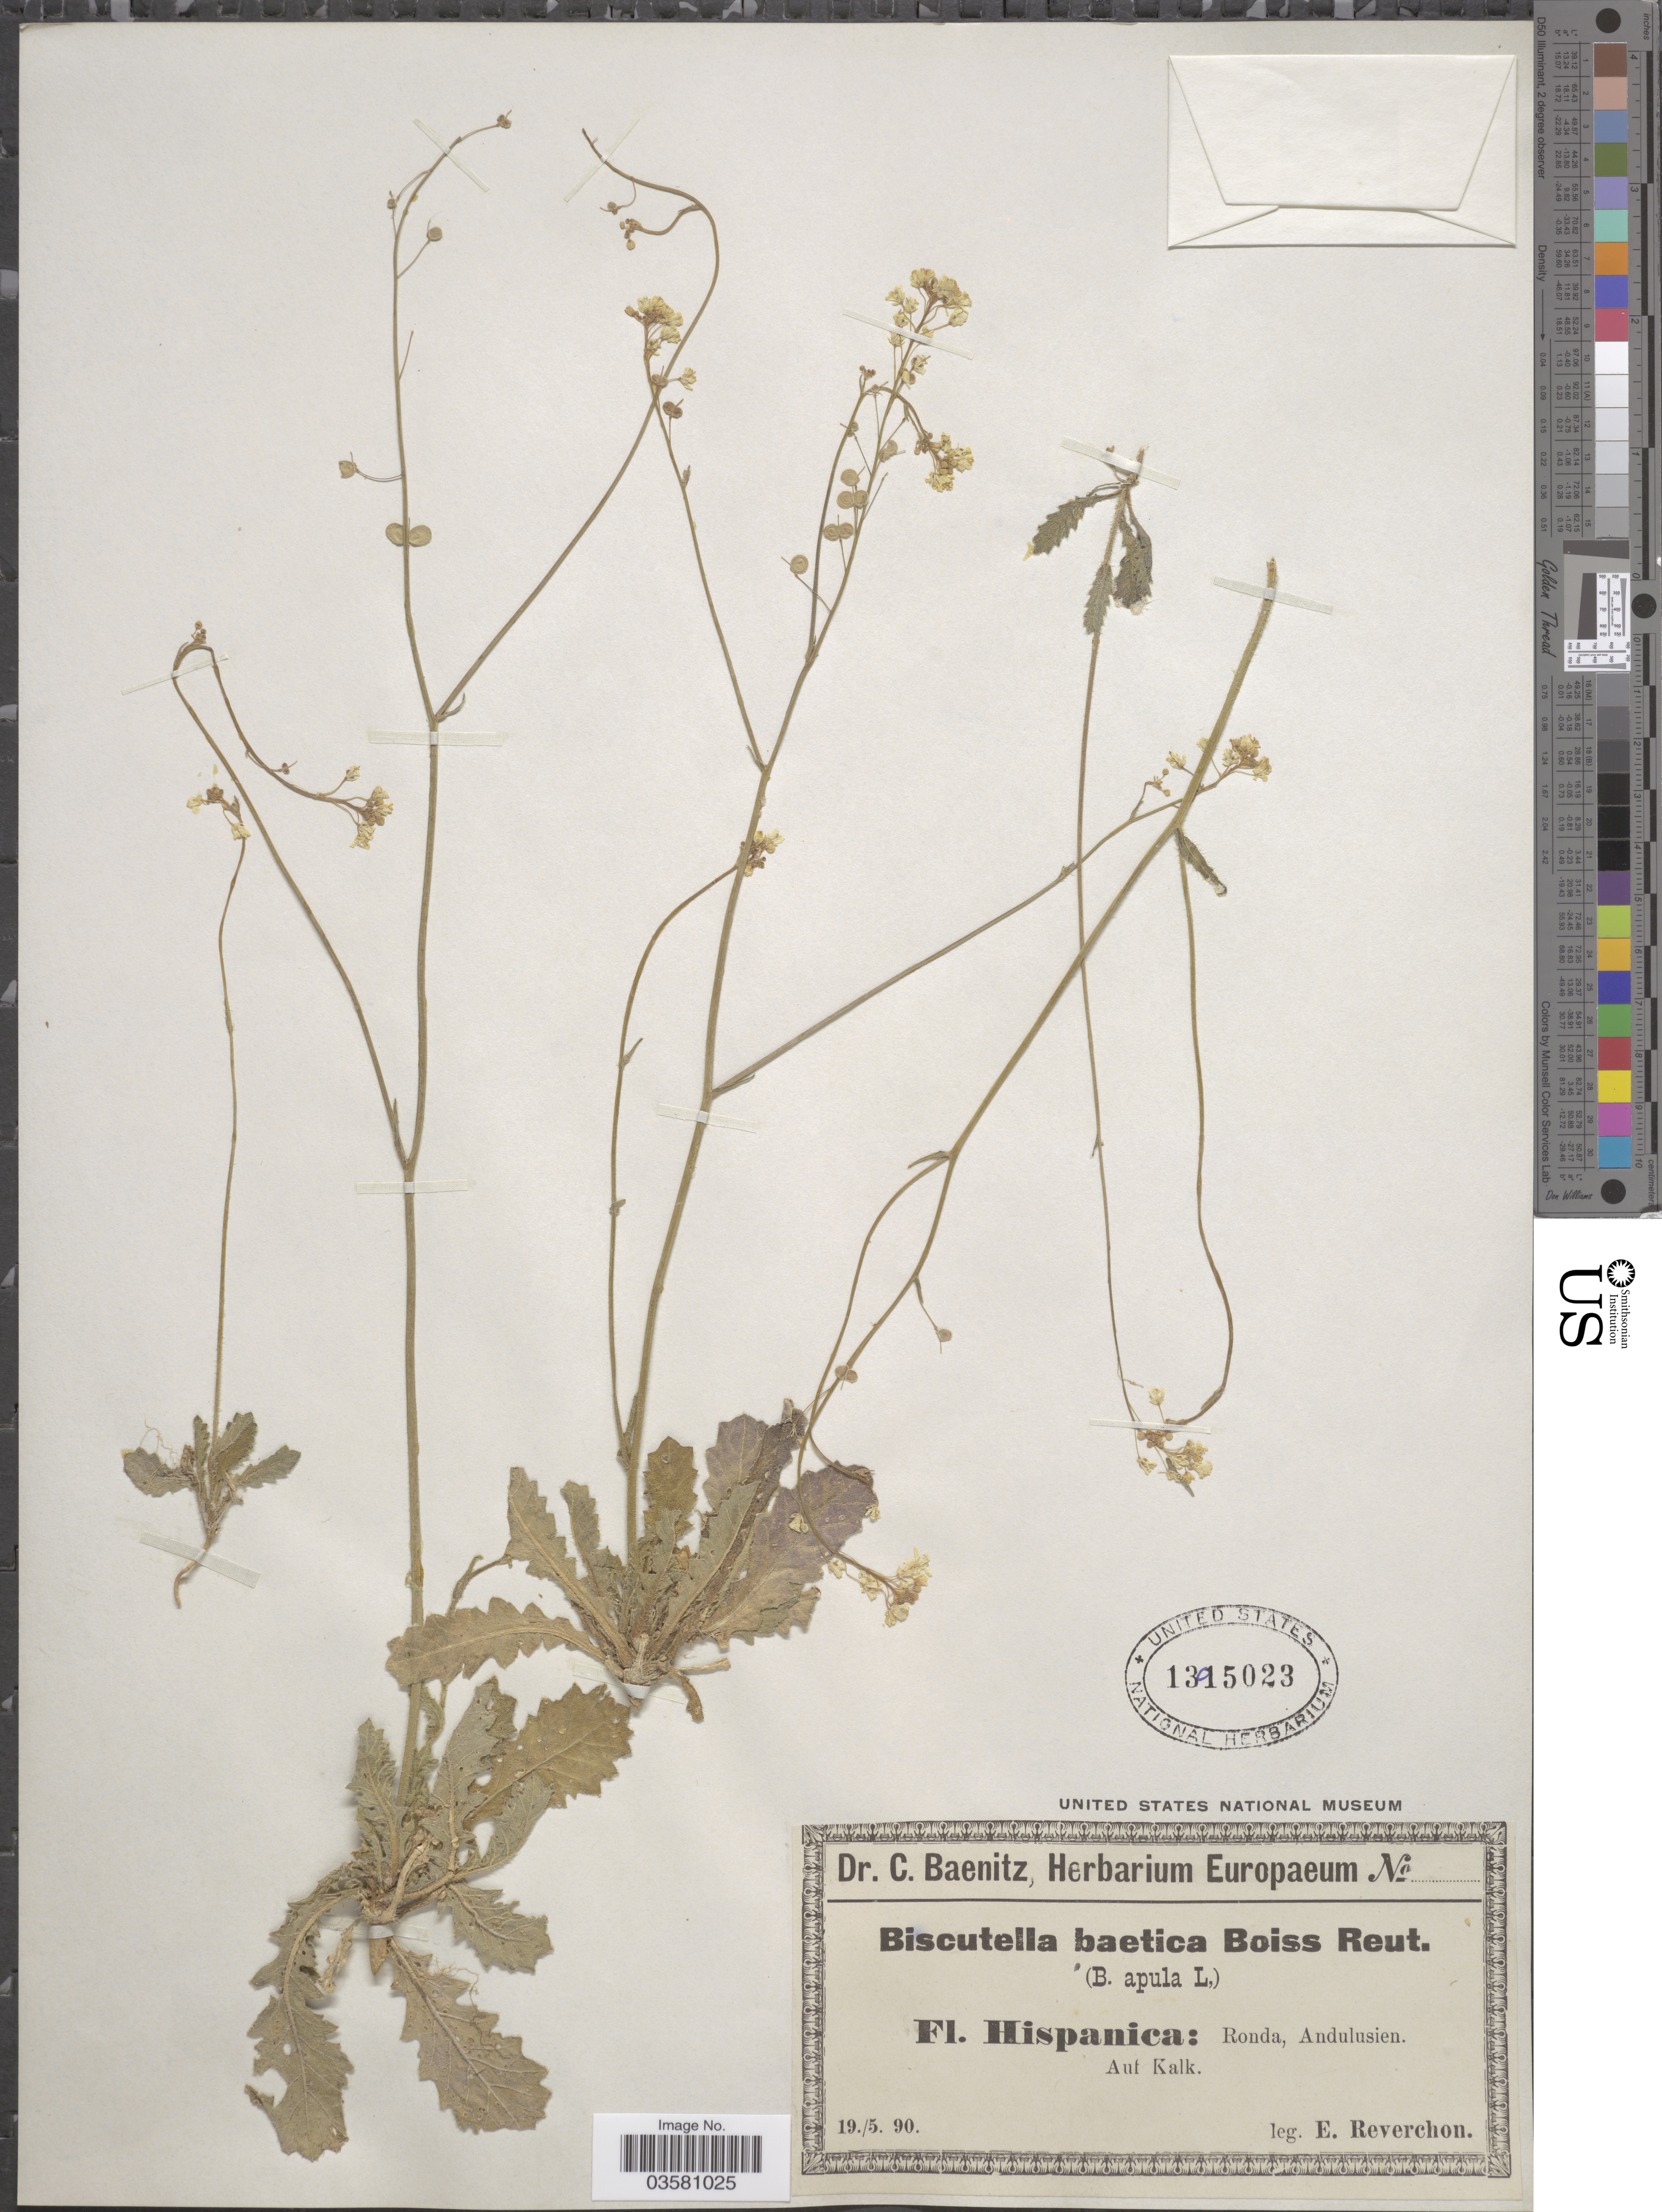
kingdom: Plantae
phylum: Tracheophyta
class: Magnoliopsida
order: Brassicales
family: Brassicaceae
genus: Biscutella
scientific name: Biscutella baetica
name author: Boiss. & Reut.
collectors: E. Reverchon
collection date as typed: Transcribed d/m/y: 19/5/90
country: Spain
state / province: Andalucía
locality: Hispanica: Ronda, Andulusien. Auf Kalk.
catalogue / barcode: US 1395023